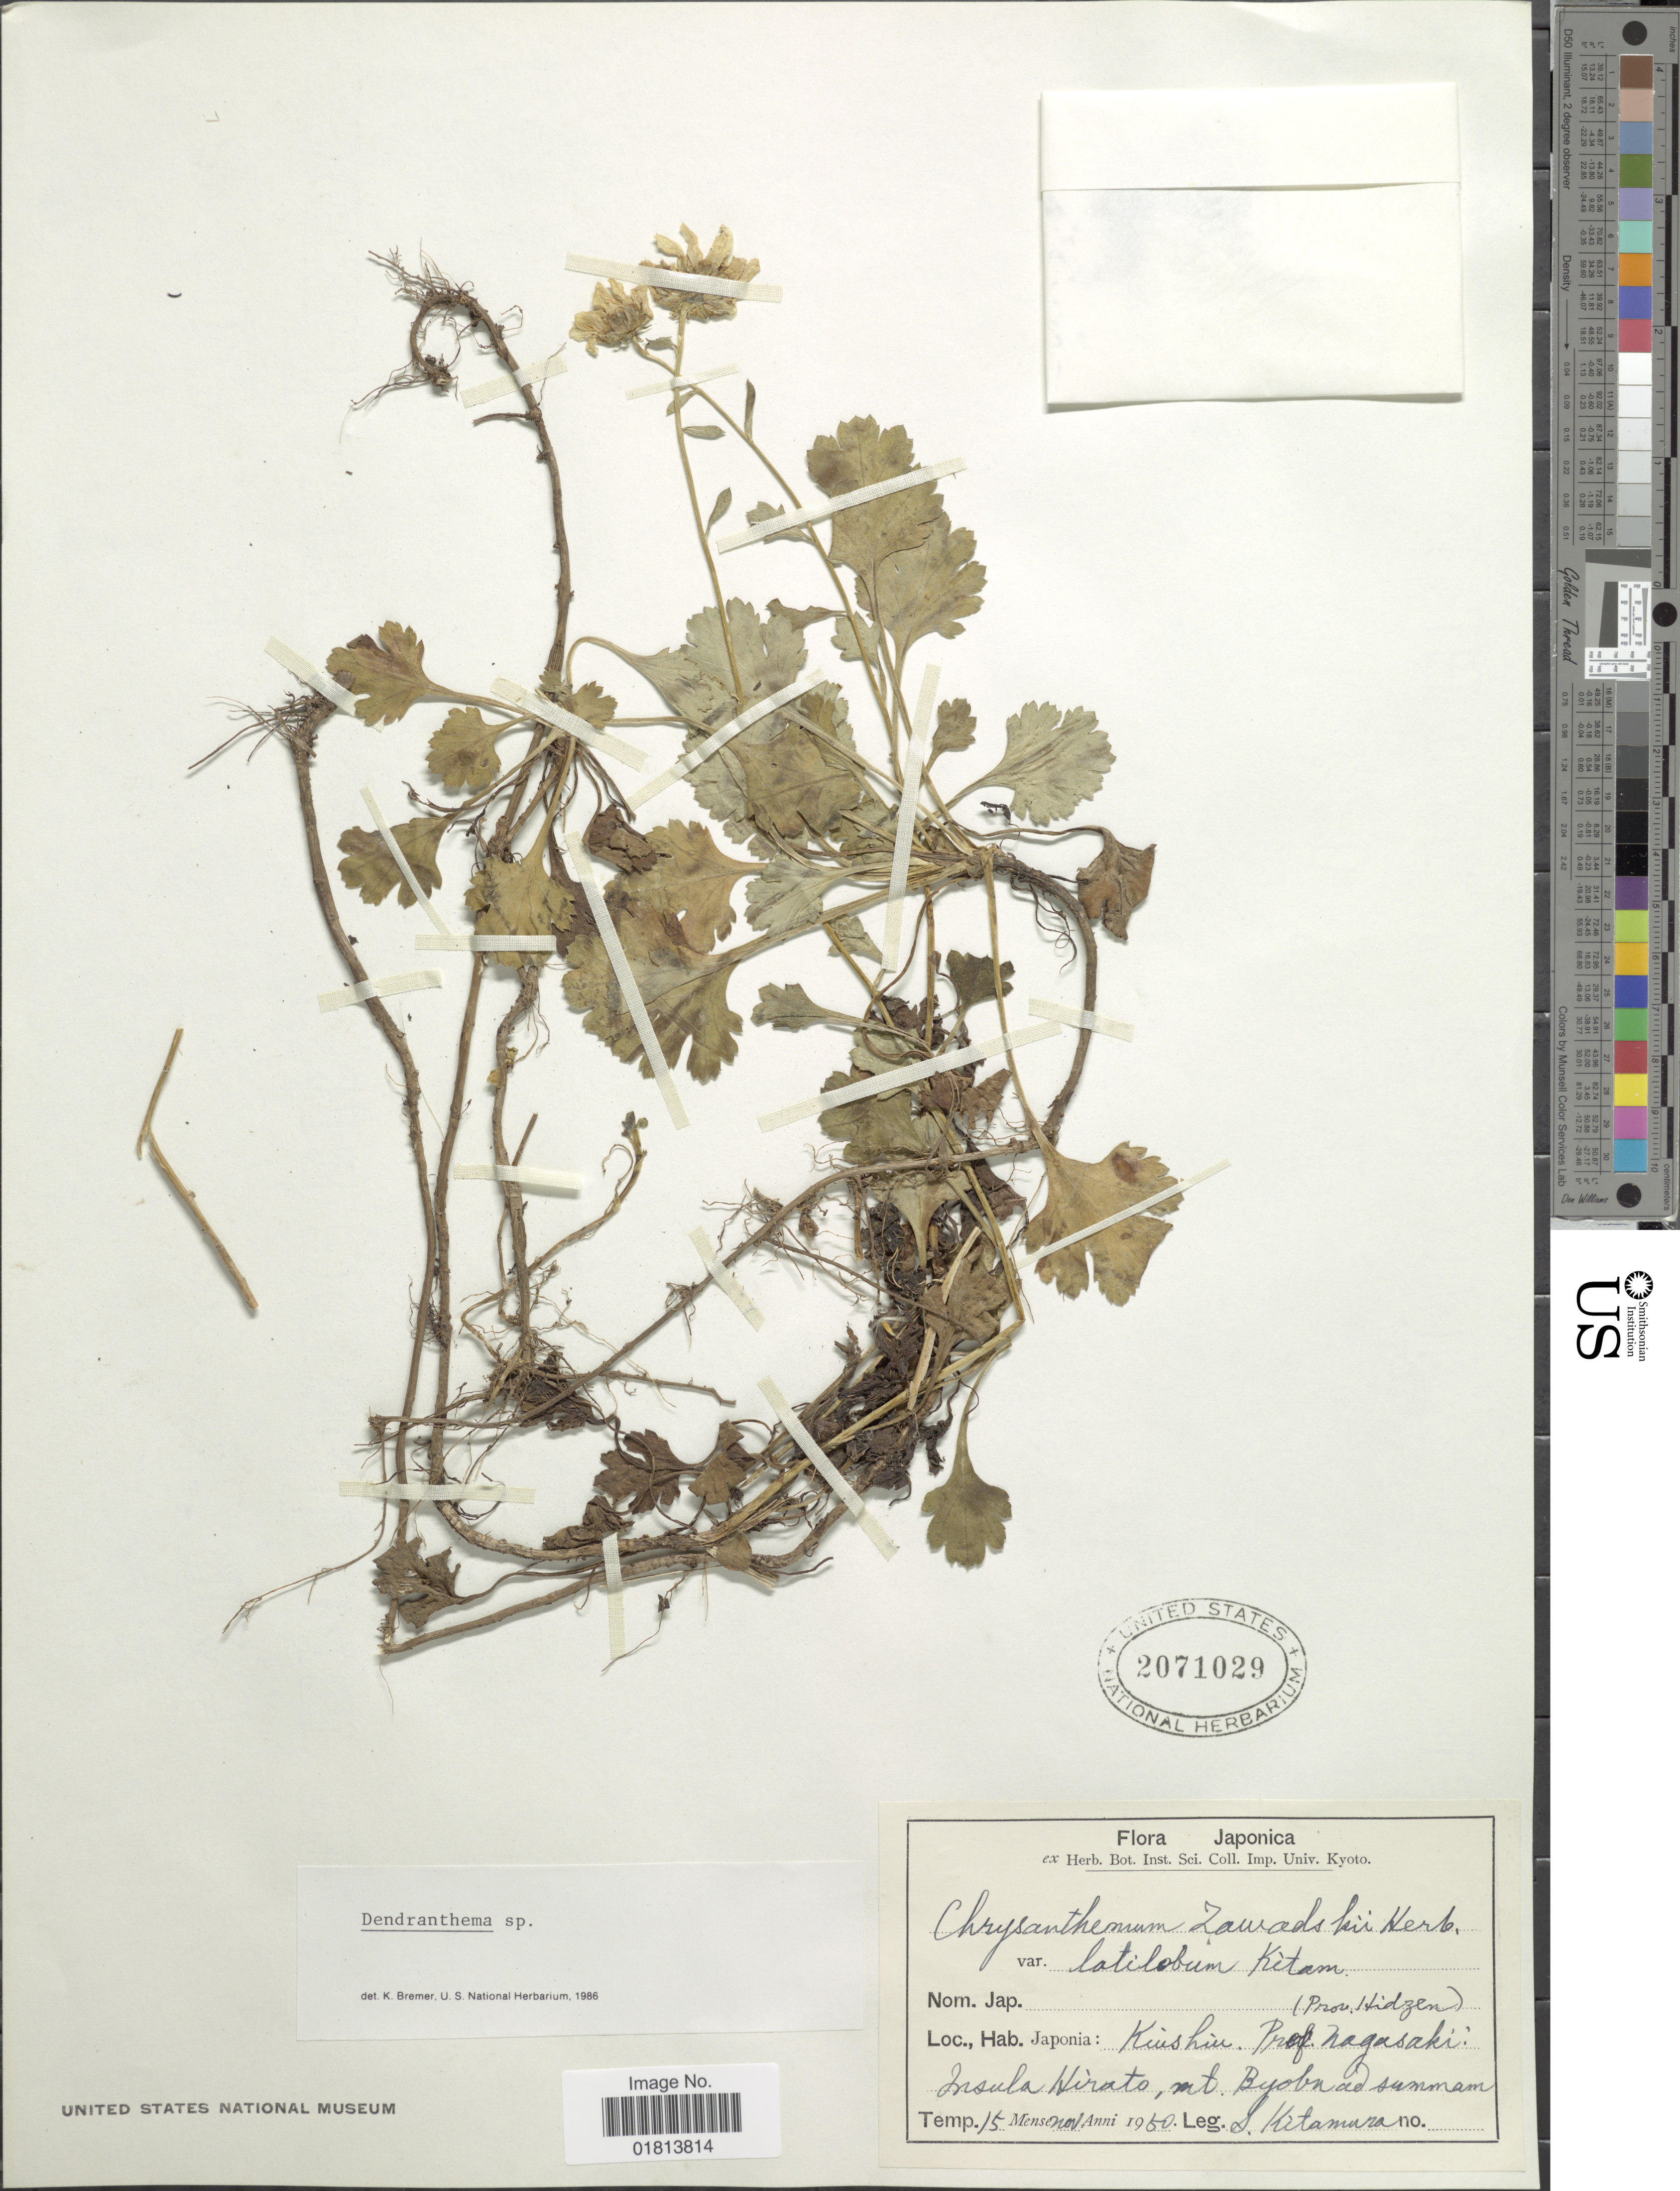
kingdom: Plantae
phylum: Tracheophyta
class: Magnoliopsida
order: Asterales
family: Asteraceae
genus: Dendranthema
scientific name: Dendranthema sp.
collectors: S. Kitamura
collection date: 1950-11-15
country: Japan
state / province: Nagasaki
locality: (Prov. Hidzen), Kiushiu, Pref. Nagasaki, Insula Hirato, mt. Byobu ad summam.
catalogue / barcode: US 2071029